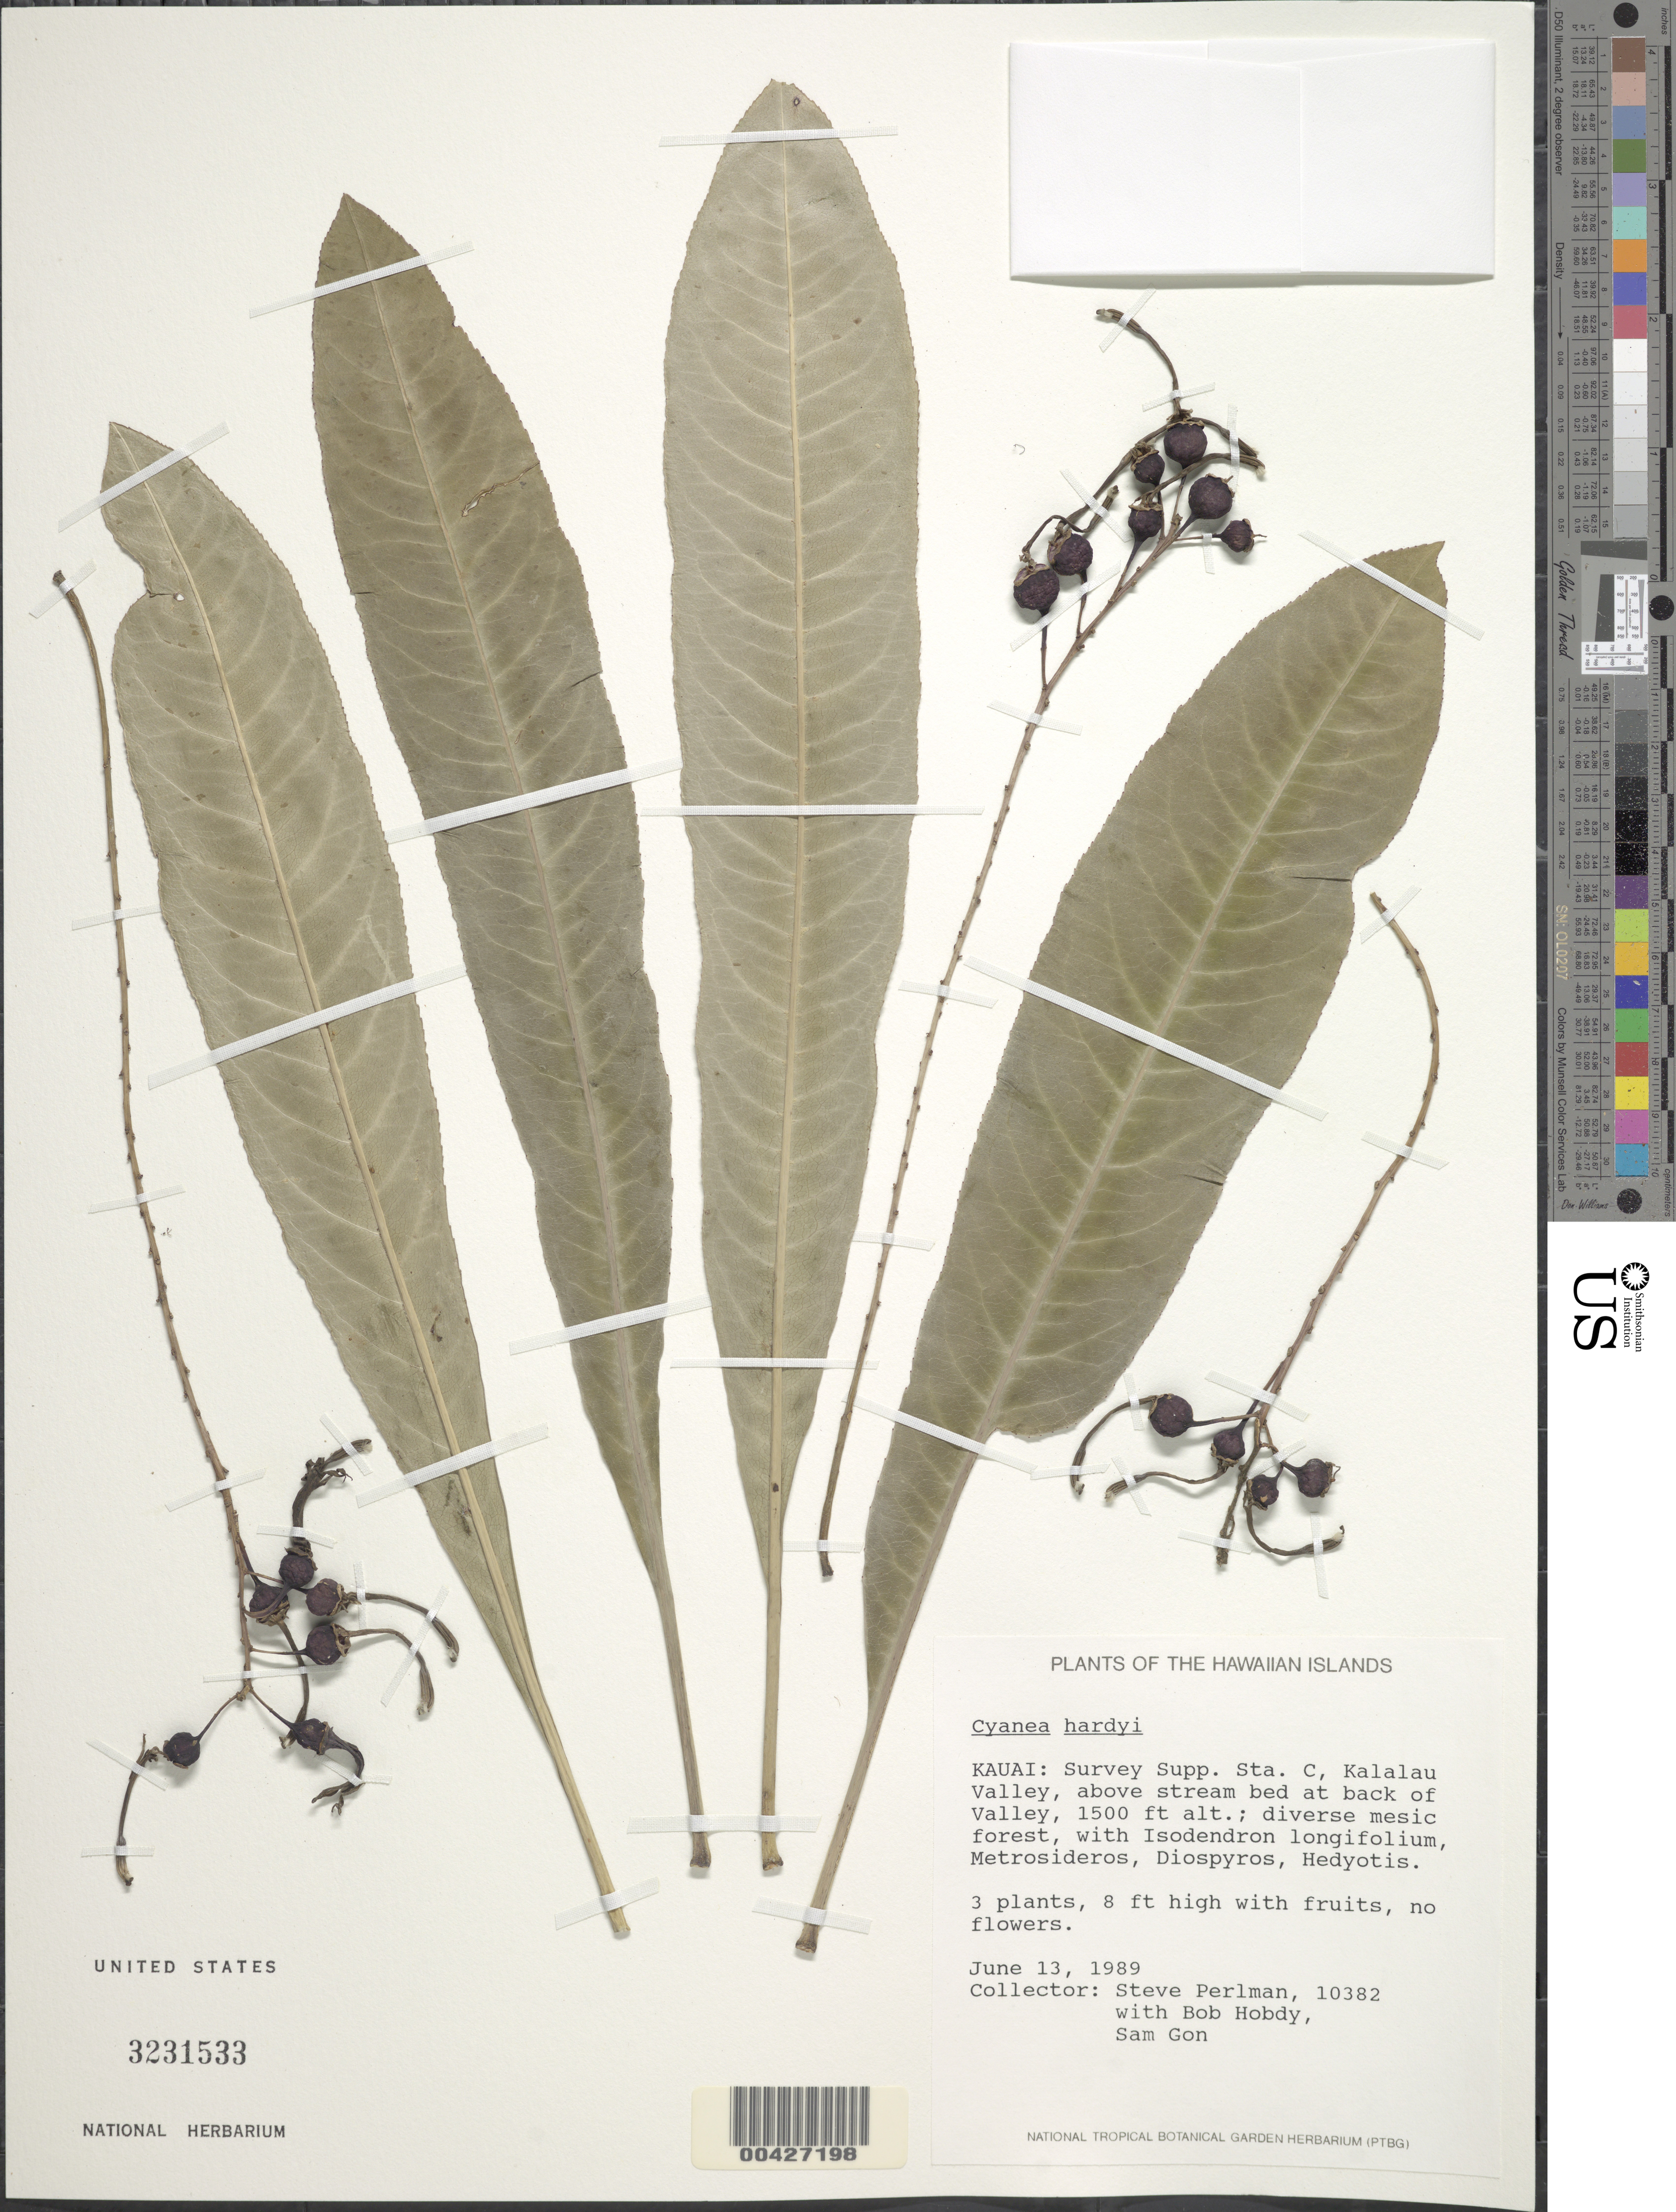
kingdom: Plantae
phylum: Tracheophyta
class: Magnoliopsida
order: Asterales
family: Campanulaceae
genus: Cyanea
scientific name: Cyanea hardyi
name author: Rock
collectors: S. P. Perlman, B. Hobdy & S. Gon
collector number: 10382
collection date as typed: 13 Jun 1989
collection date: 1989-06-13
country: United States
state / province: Hawaii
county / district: Kauai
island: Kaua'i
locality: Survey Supply Station C, Kalalau Valley, above stream bed at back of Valley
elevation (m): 457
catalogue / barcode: US 3231533